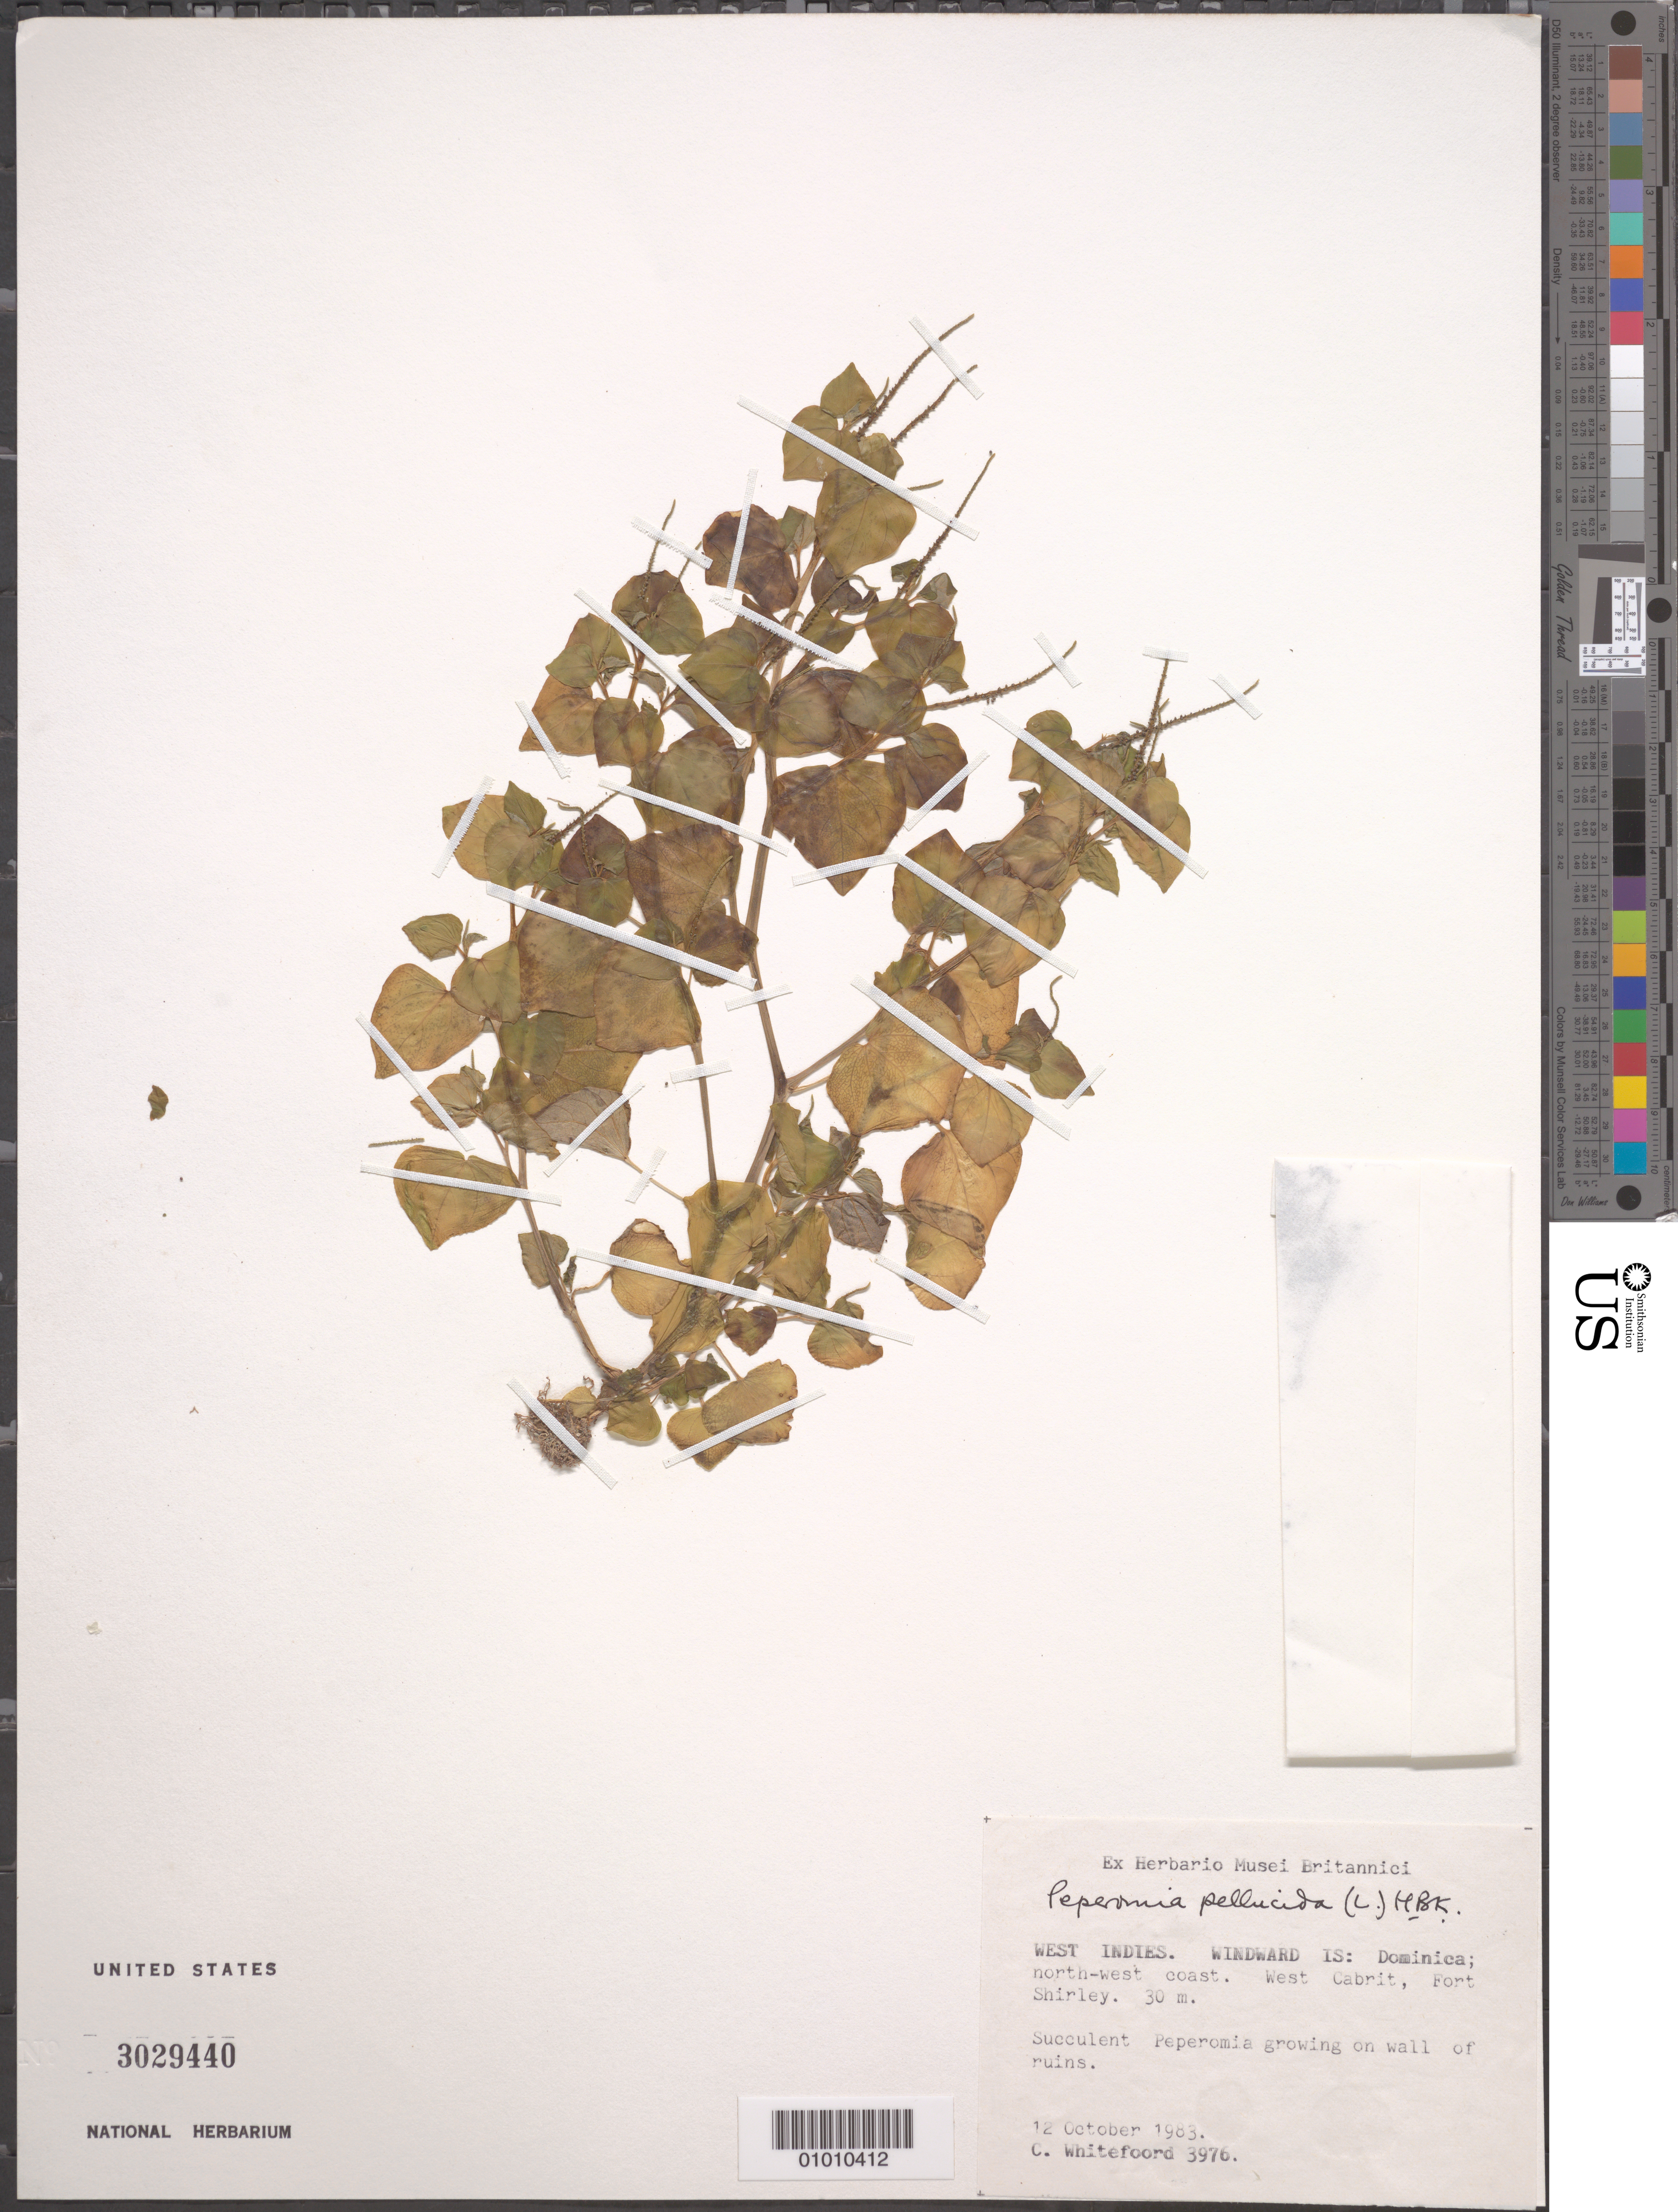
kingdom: Plantae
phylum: Tracheophyta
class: Magnoliopsida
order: Piperales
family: Piperaceae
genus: Peperomia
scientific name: Peperomia pellucida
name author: (L.) Kunth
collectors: C. Whitefoord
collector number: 3976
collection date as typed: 12 Oct 1983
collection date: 1983-10-12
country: Dominica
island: Dominica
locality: NW coast. West Cabrit, Fort Shirley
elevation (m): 30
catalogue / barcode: US 3029440